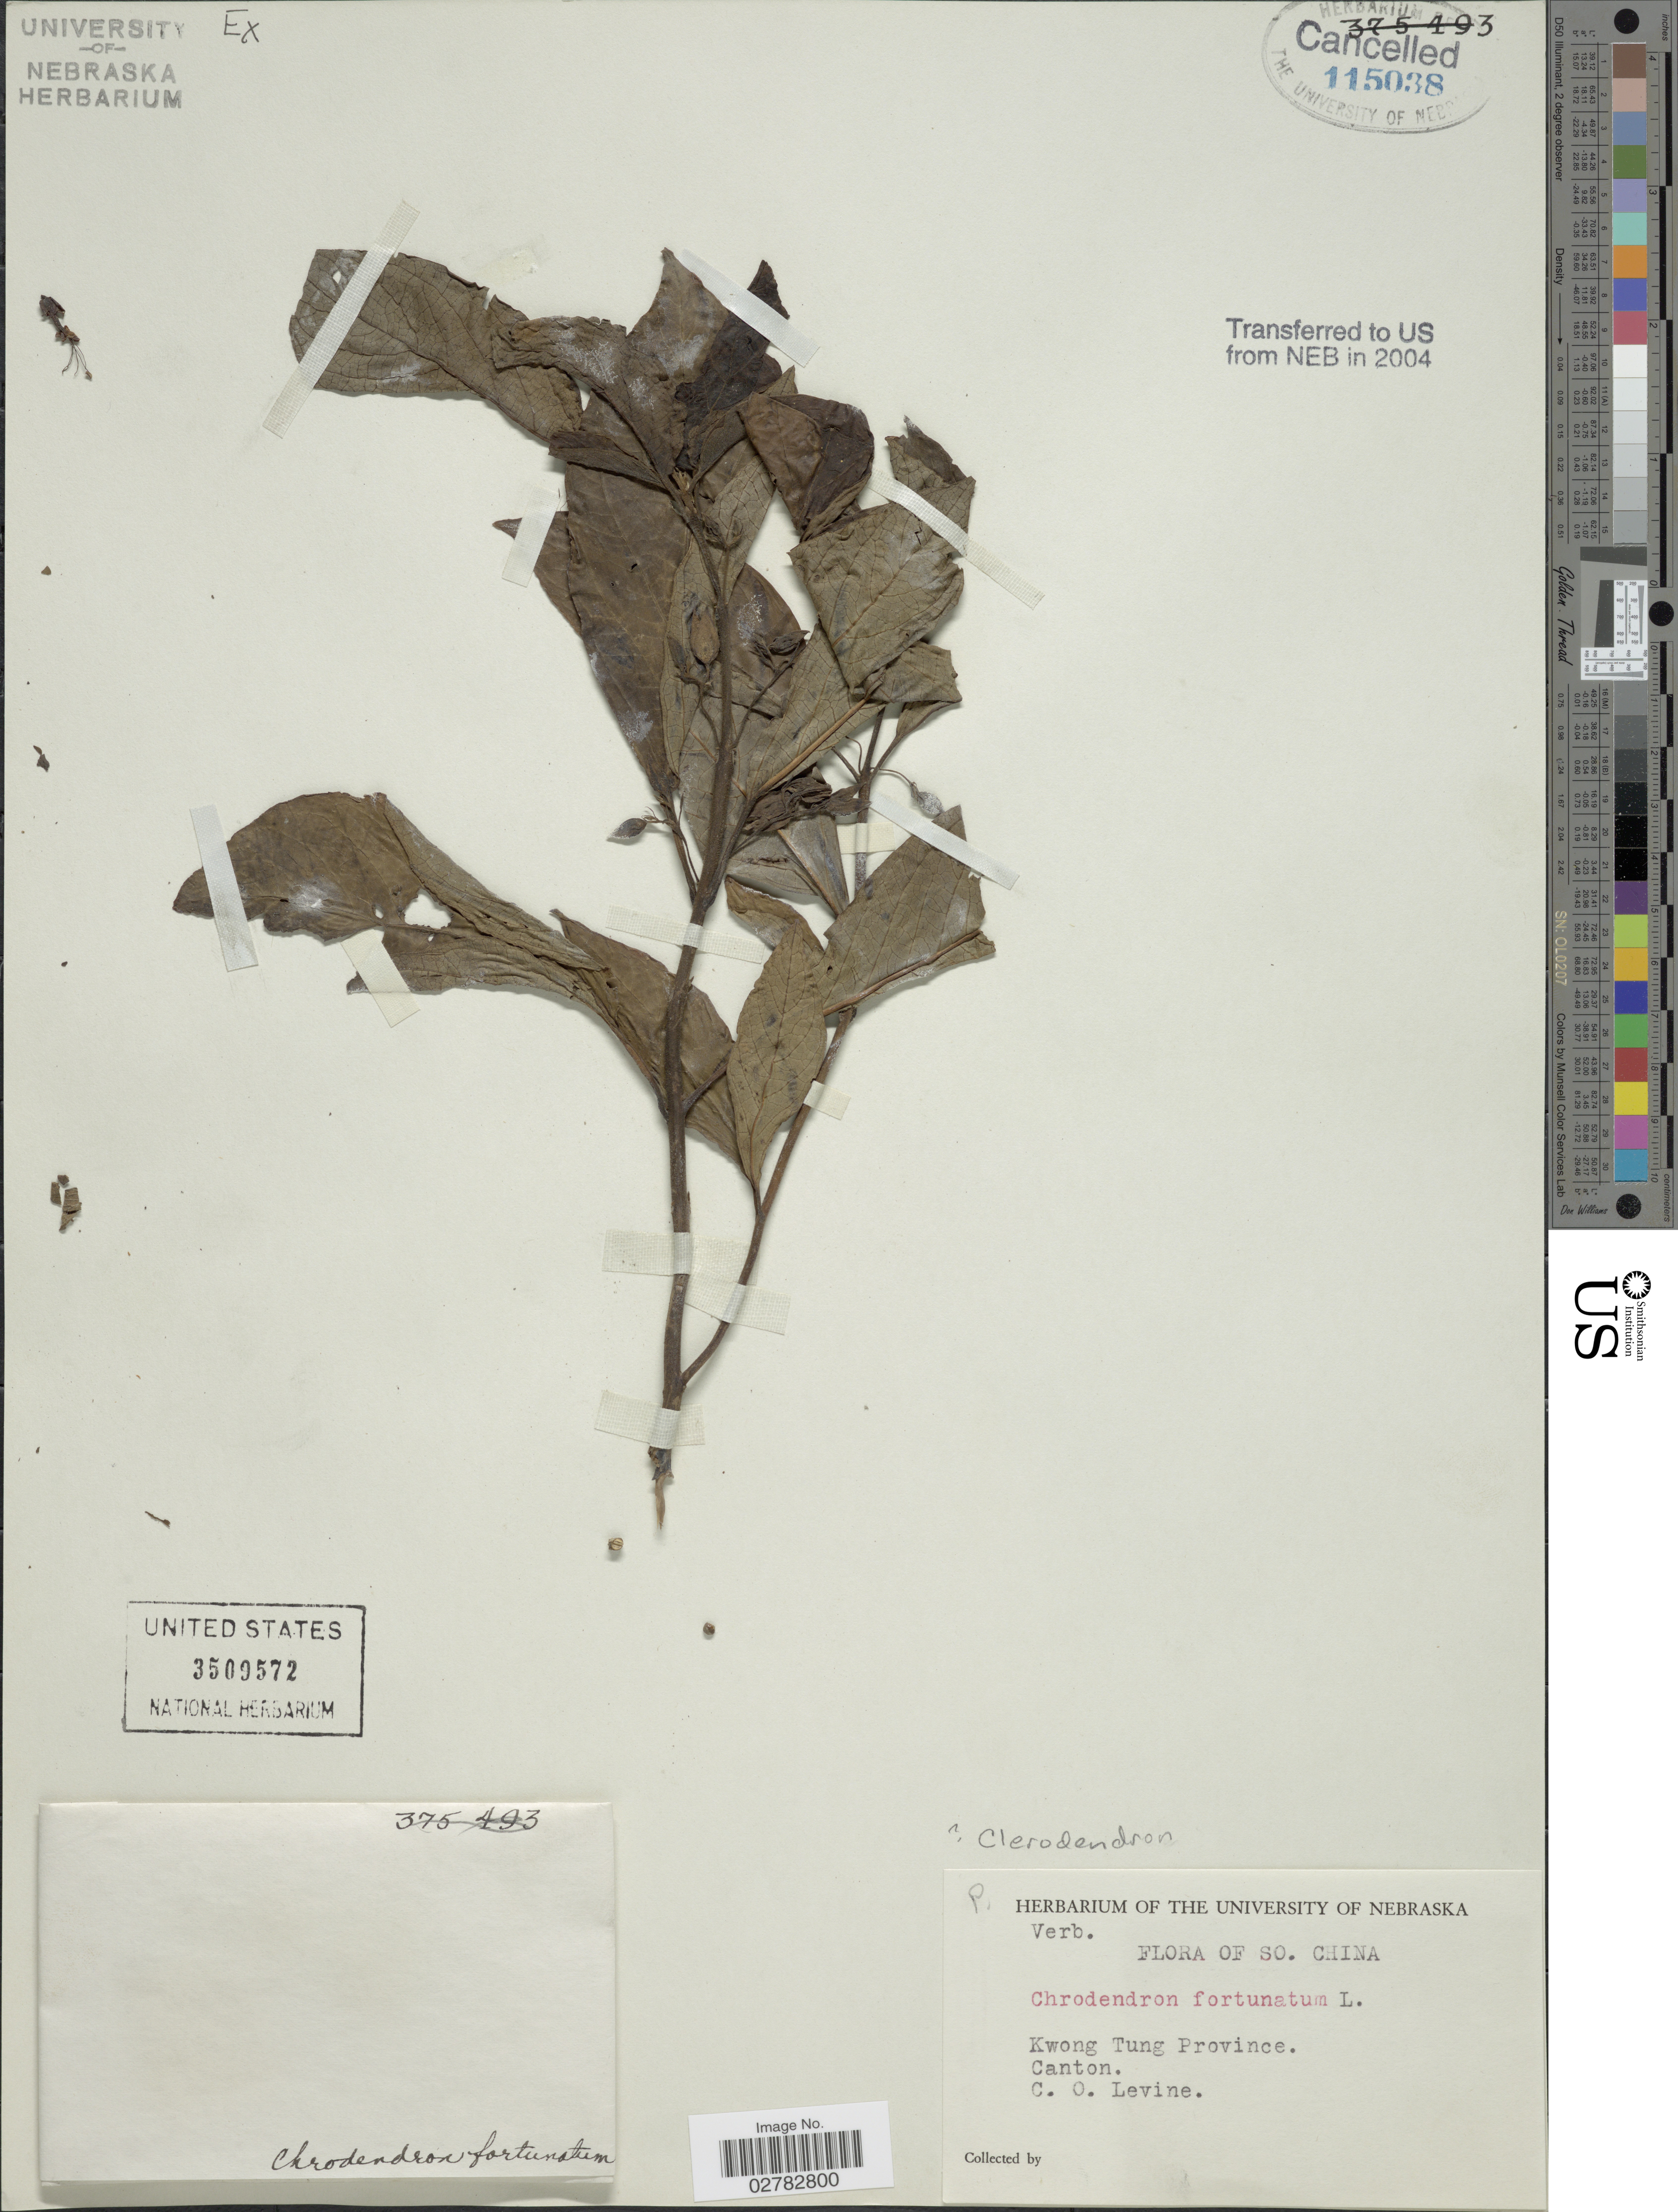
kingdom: Plantae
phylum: Tracheophyta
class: Magnoliopsida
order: Lamiales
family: Lamiaceae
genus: Clerodendrum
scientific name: Clerodendrum fortunatum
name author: L.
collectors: C. O. Levine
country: China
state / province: Guangdong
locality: So. China. Kwong Tung Province. Canton.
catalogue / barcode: US 3509572